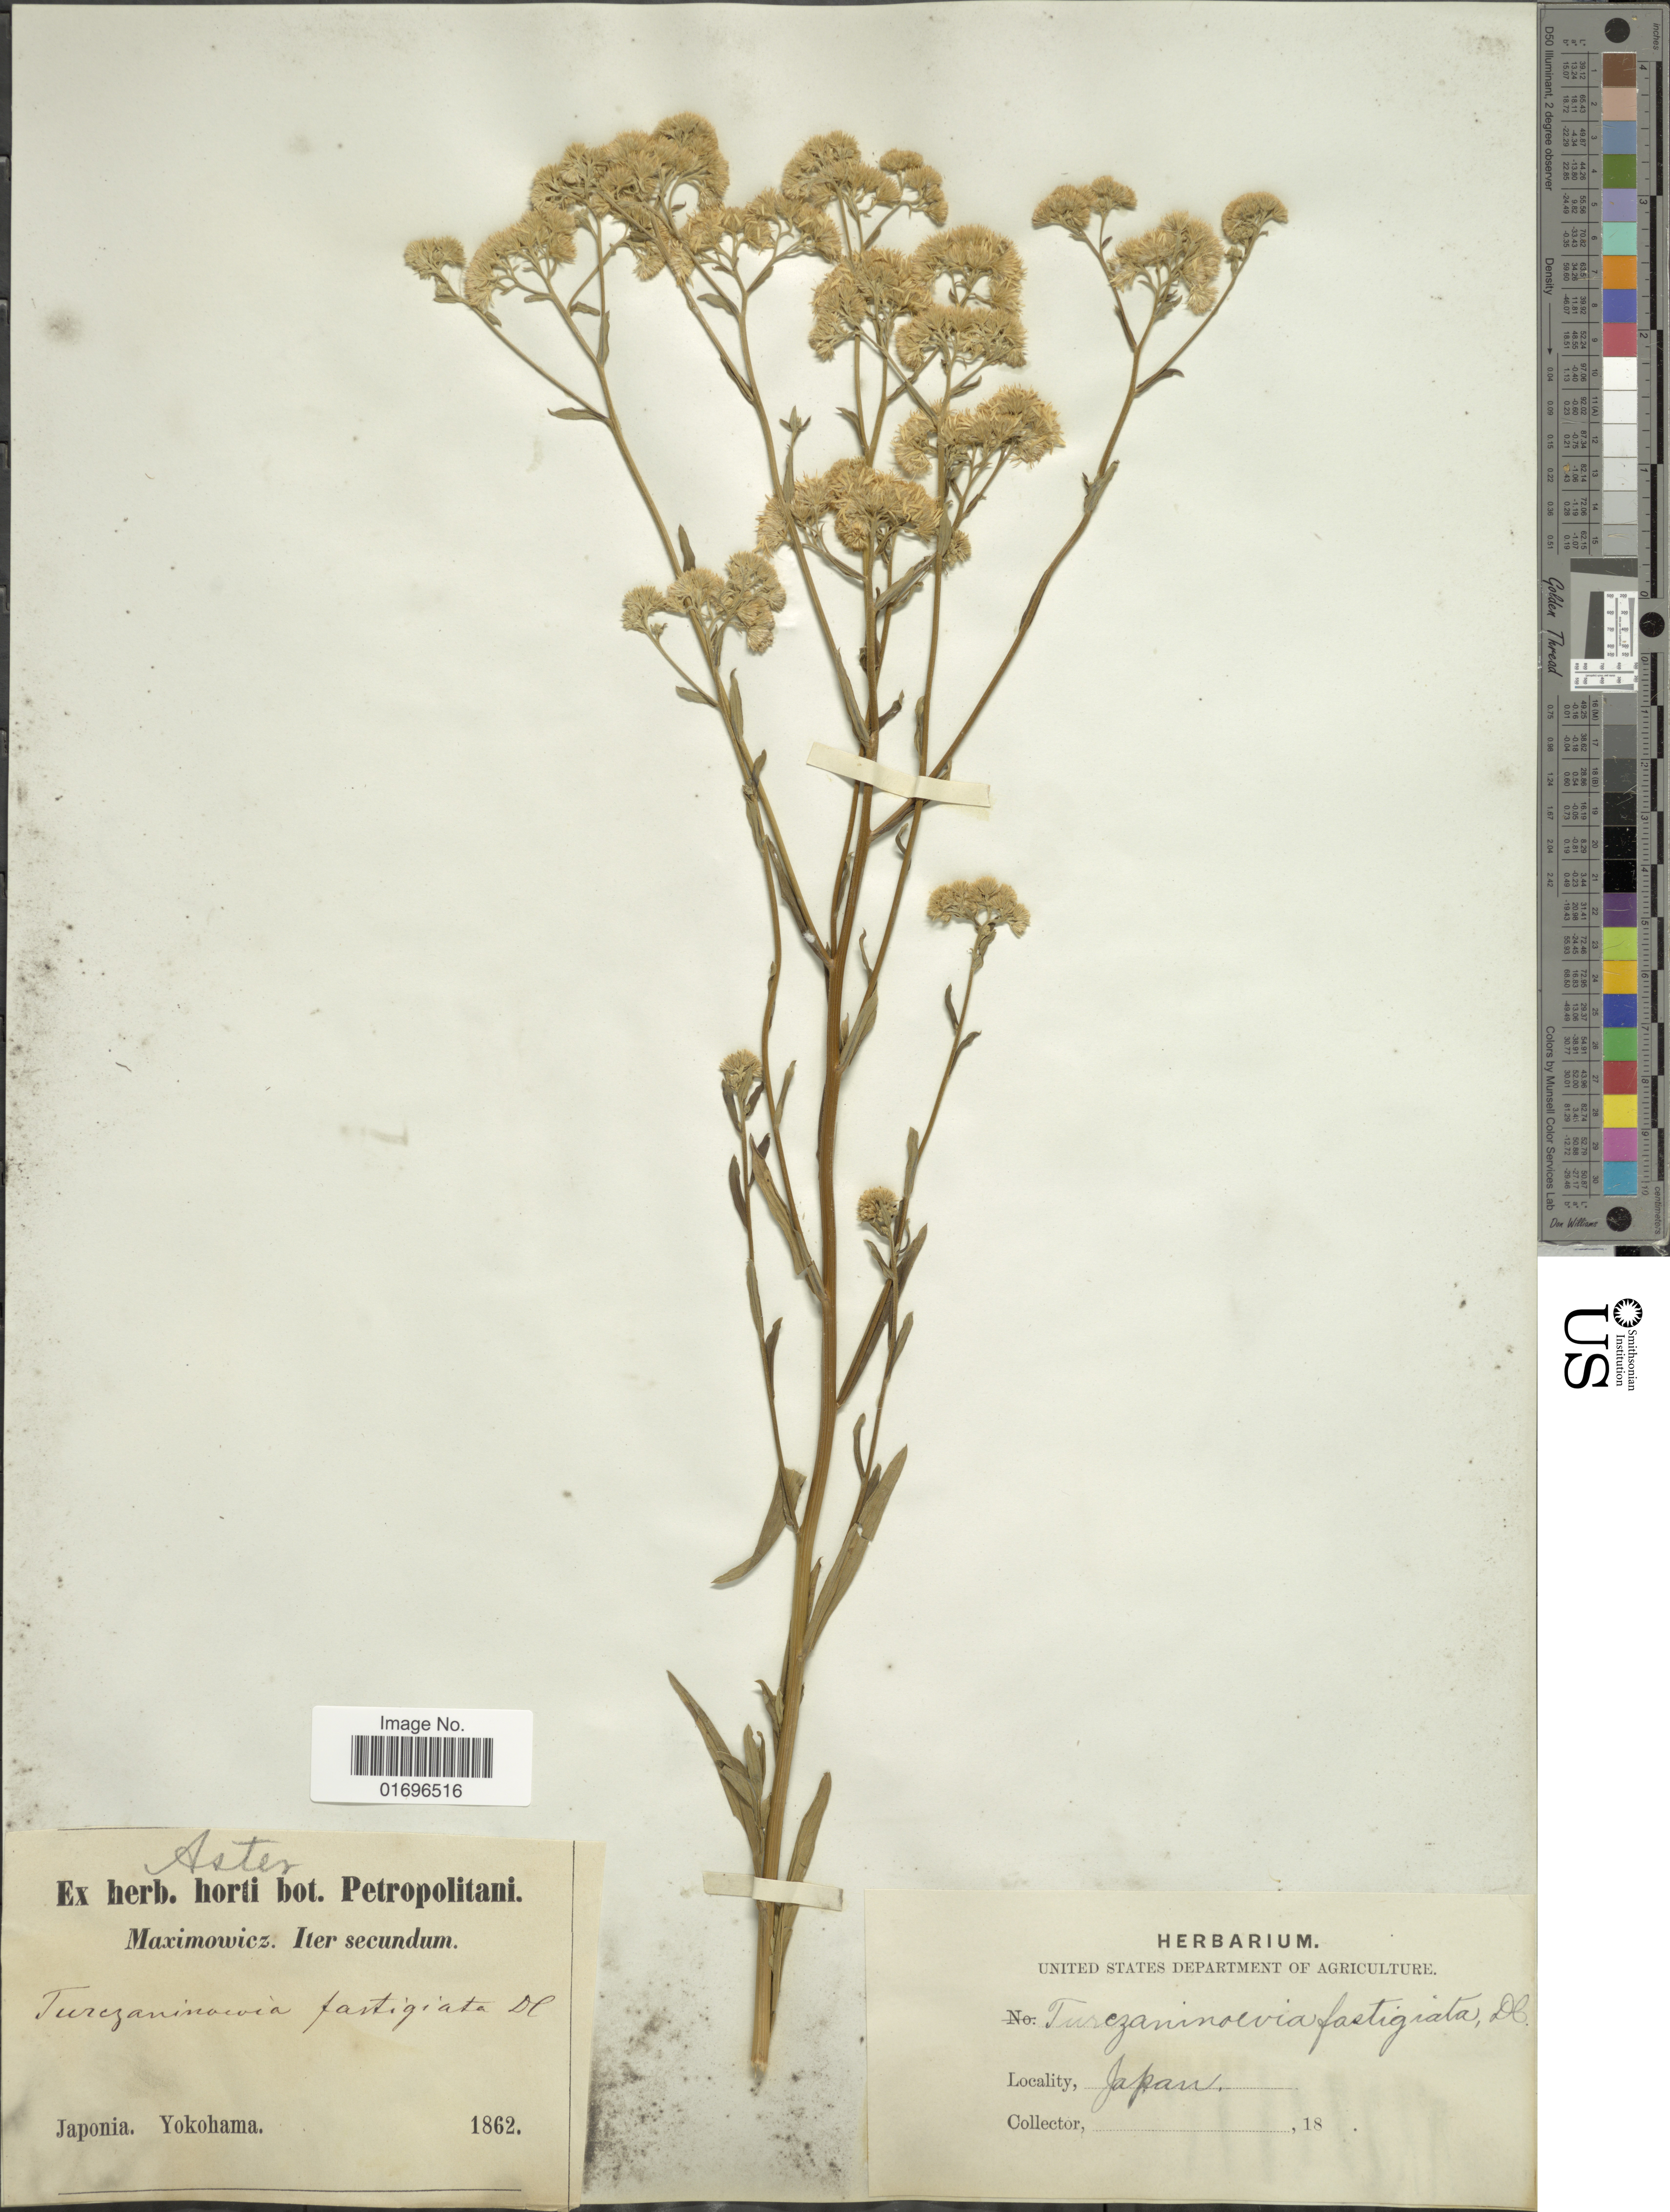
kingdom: Plantae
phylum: Tracheophyta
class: Magnoliopsida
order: Asterales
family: Asteraceae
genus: Aster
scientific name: Aster fastigiatus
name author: Fisch.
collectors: Maximowicz, --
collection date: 1862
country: Japan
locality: Japonia. Yokohama